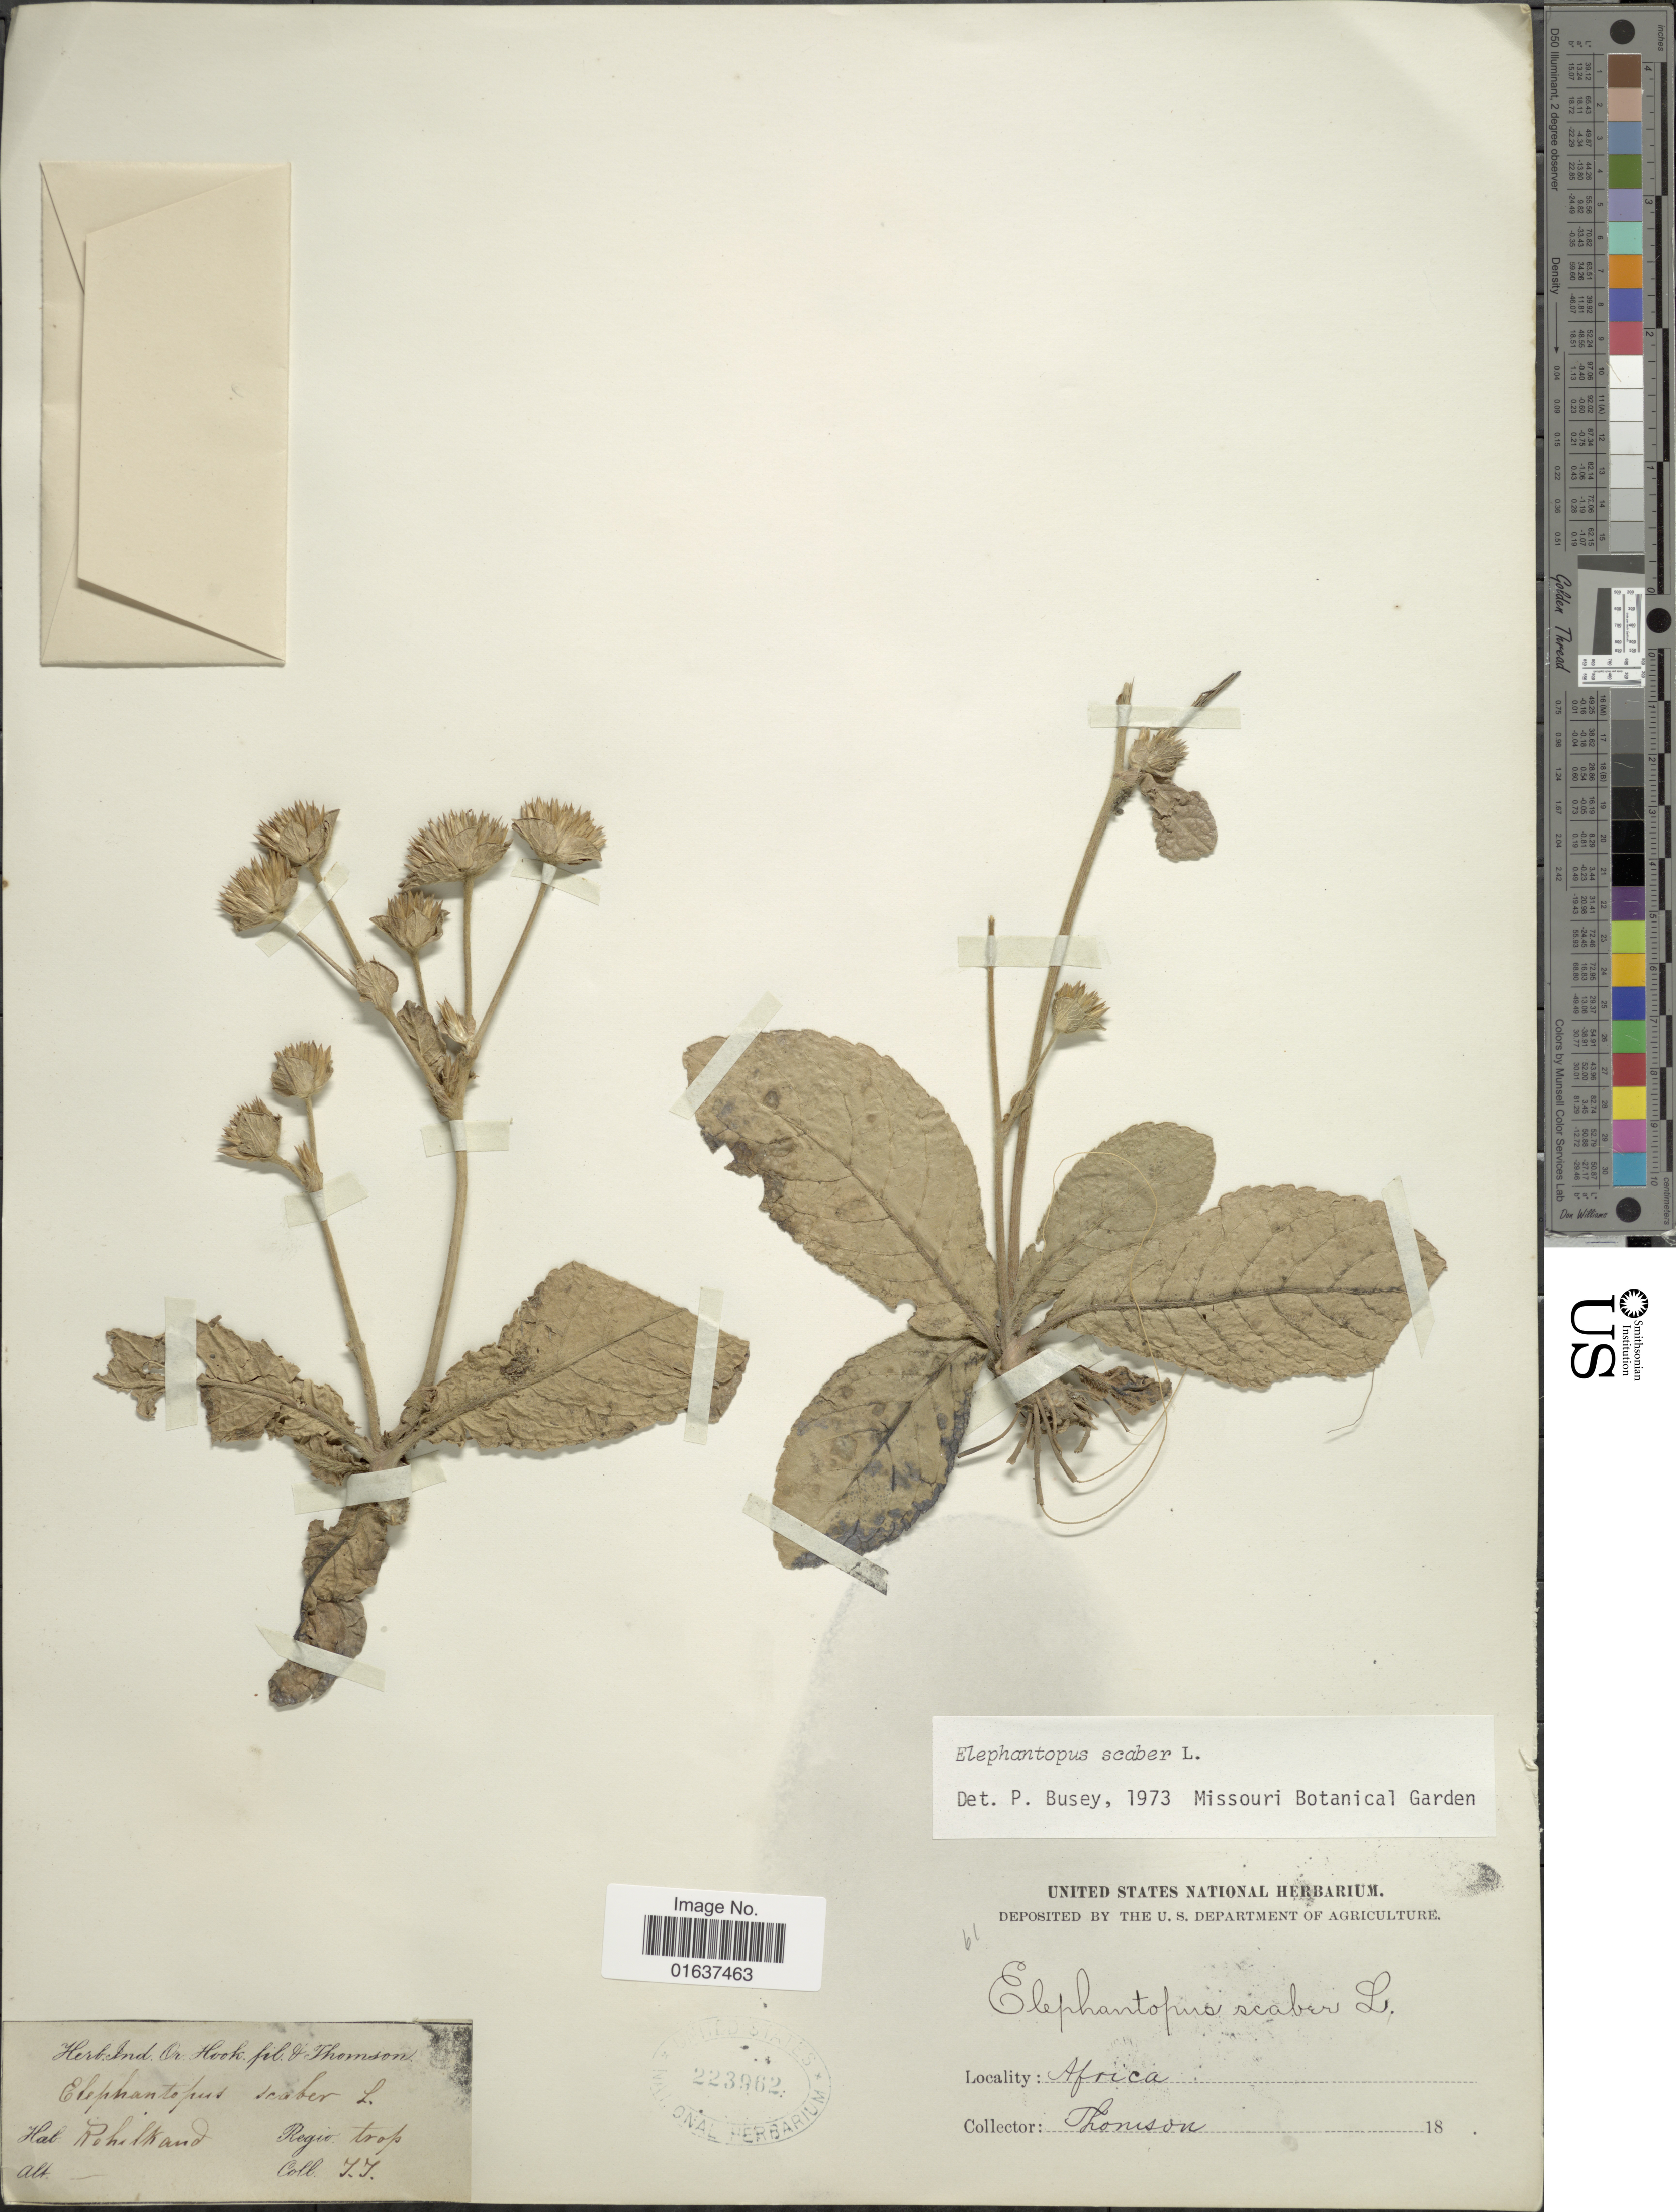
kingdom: Plantae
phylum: Tracheophyta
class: Magnoliopsida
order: Asterales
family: Asteraceae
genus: Elephantopus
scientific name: Elephantopus scaber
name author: L.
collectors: -- Thomson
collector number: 61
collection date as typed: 18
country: India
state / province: Uttar Pradesh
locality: Rohilkand, Afrika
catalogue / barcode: US 223962